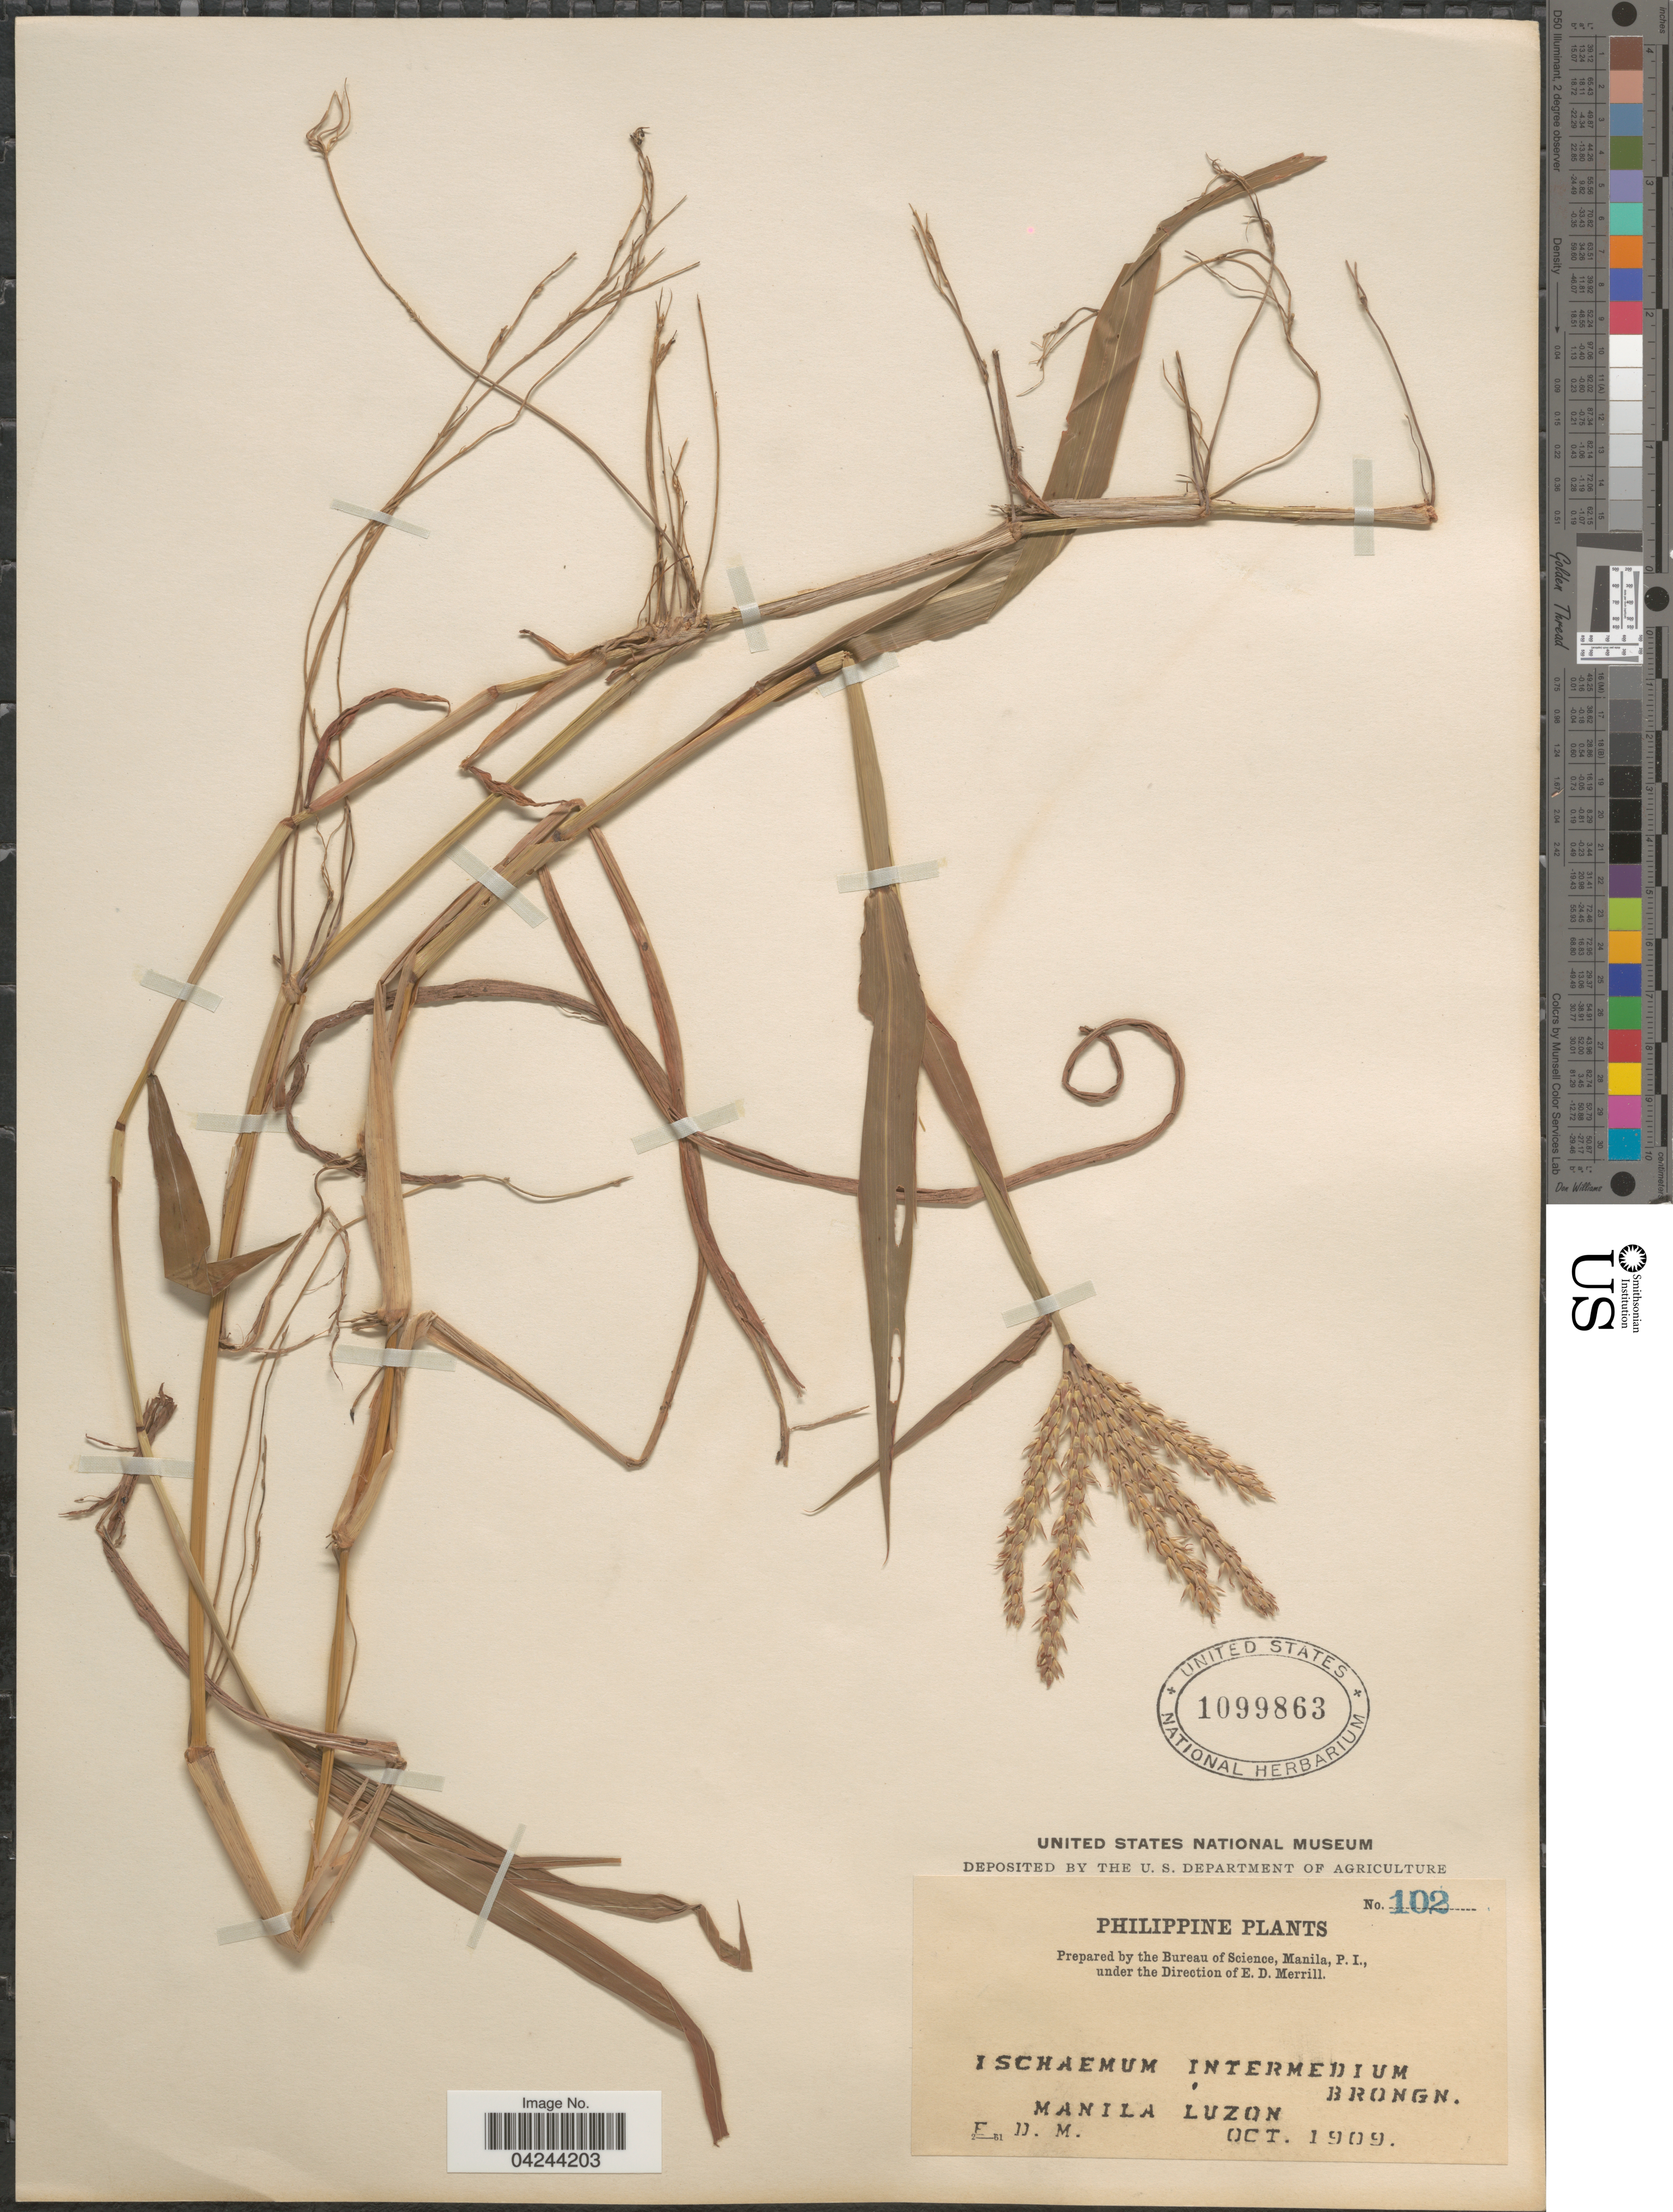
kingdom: Plantae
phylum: Tracheophyta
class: Liliopsida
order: Poales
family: Poaceae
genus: Ischaemum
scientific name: Ischaemum polystachyum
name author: J. Presl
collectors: E. D. Merrill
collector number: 102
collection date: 1909-10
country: Philippines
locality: Manila. Luzon.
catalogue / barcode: US 1099863